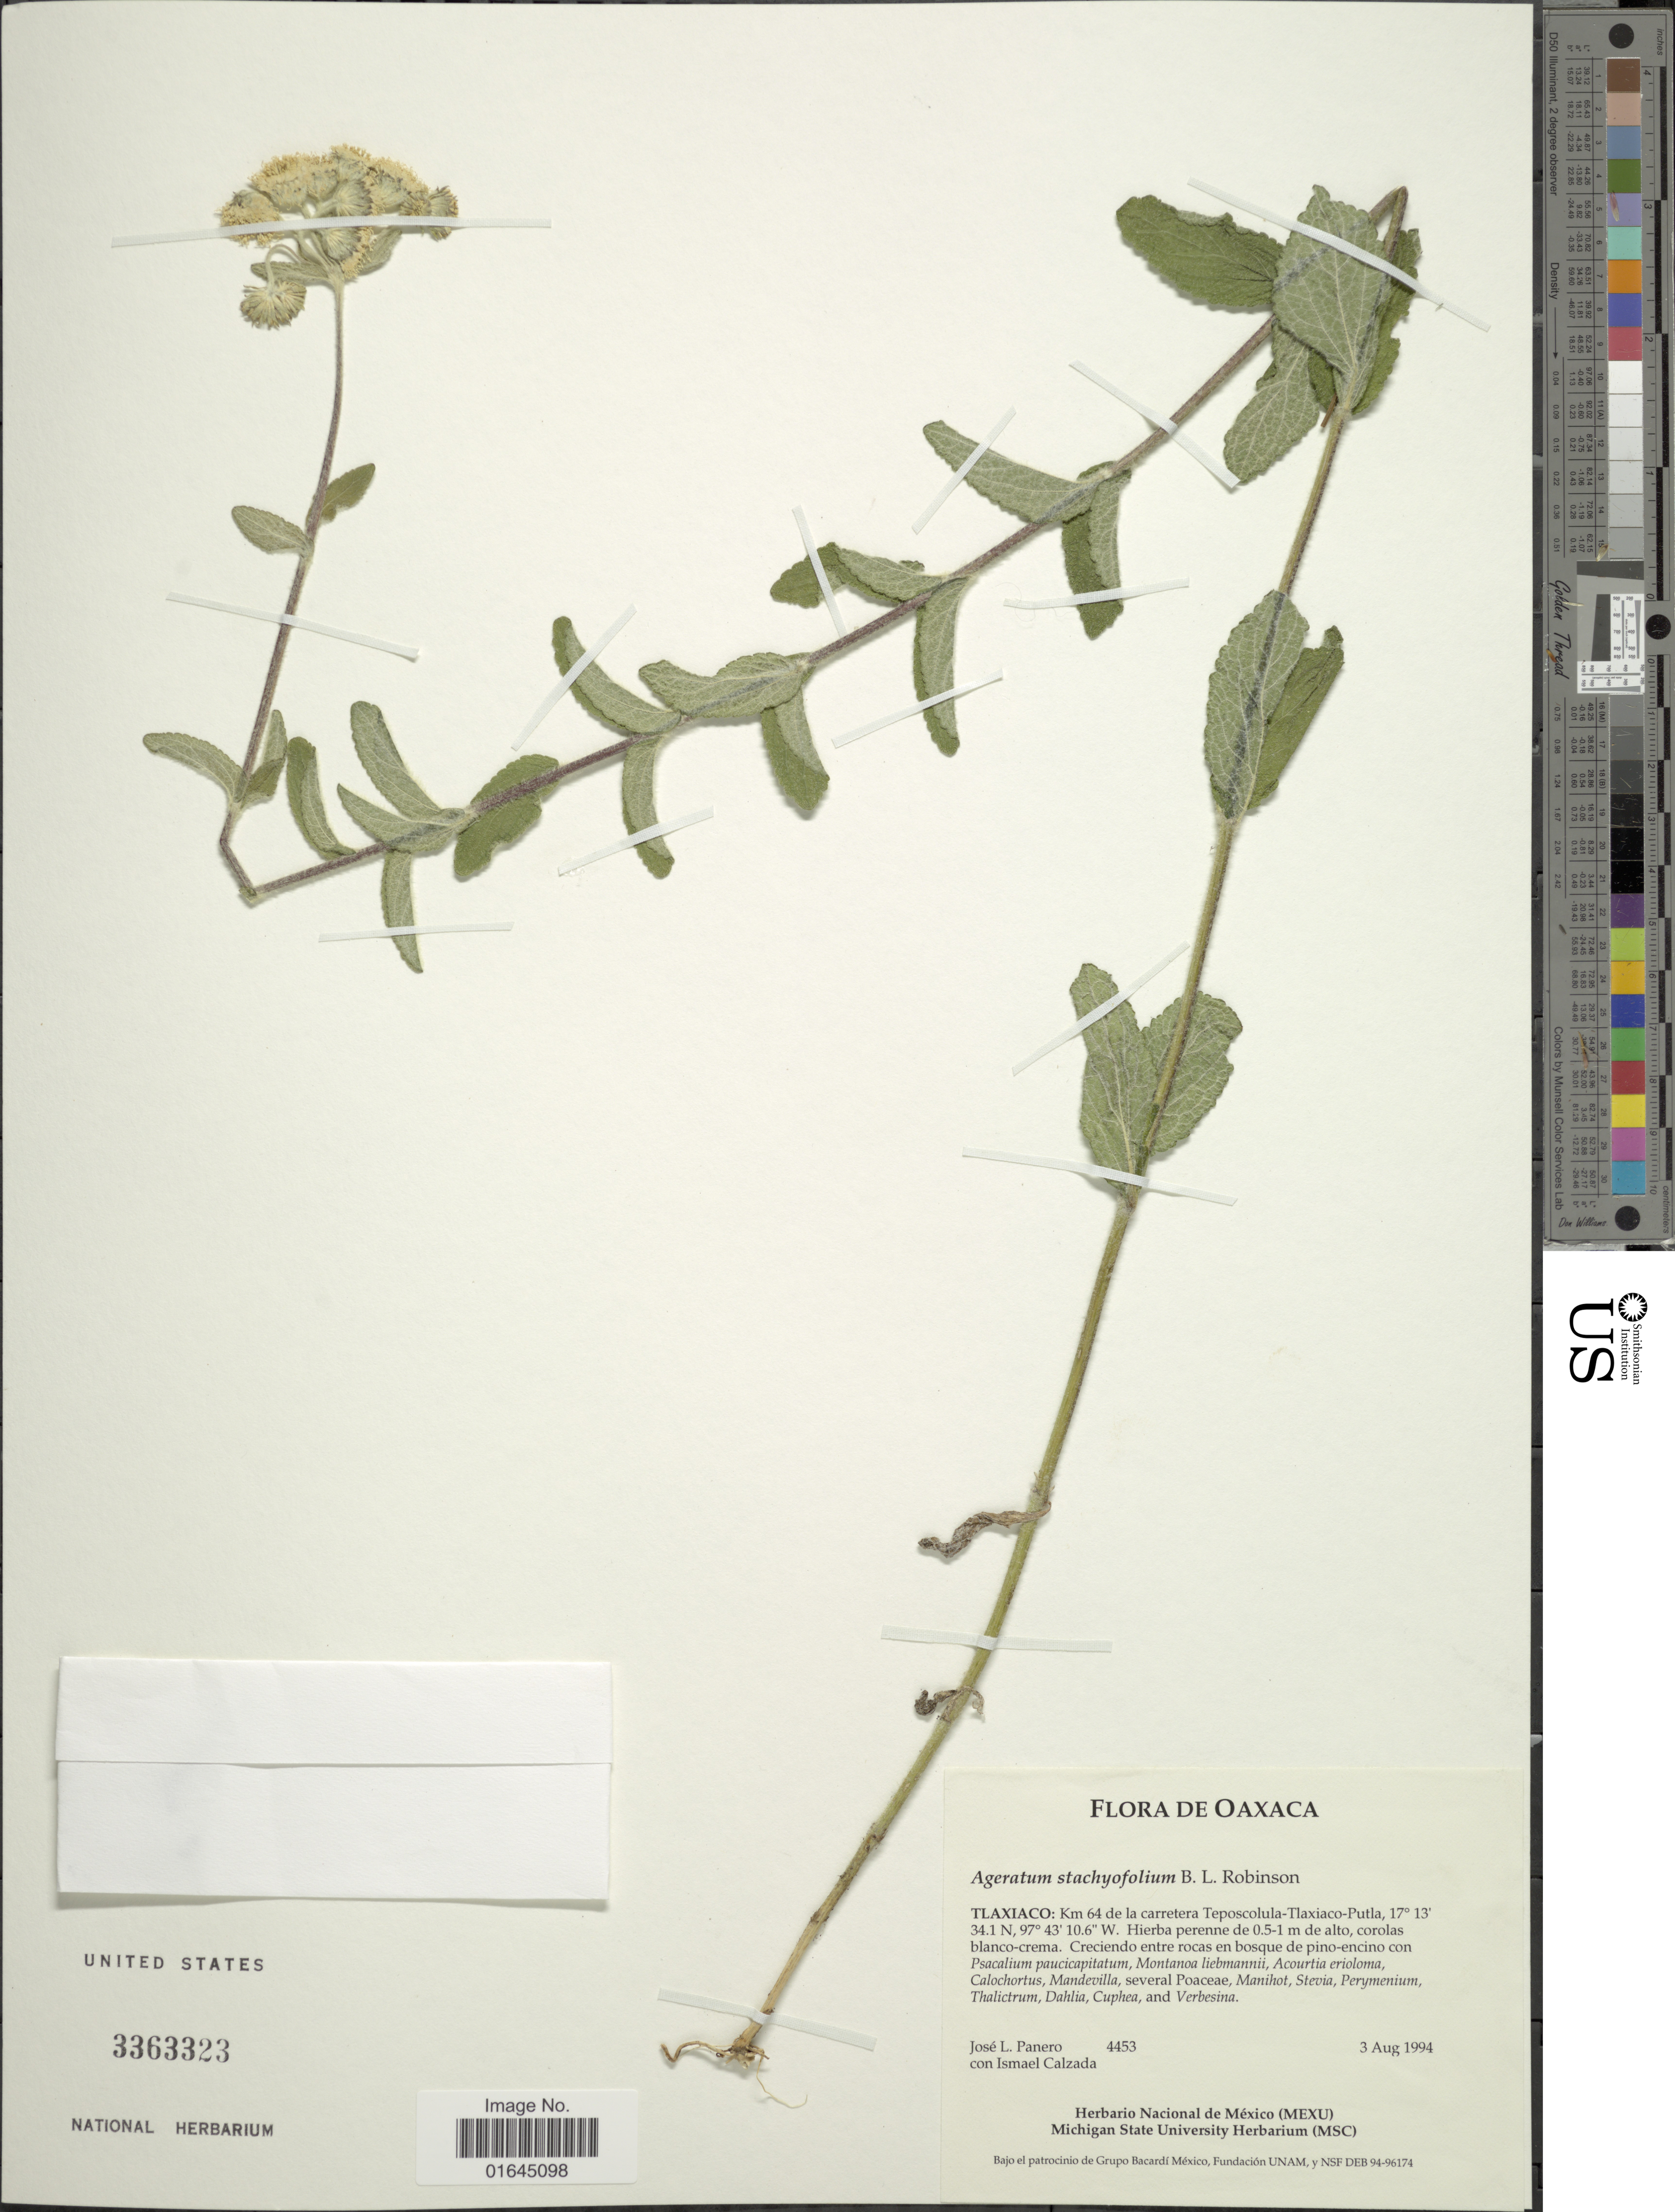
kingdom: Plantae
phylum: Tracheophyta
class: Magnoliopsida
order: Asterales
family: Asteraceae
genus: Ageratum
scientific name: Ageratum stachyofolium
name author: B.L. Rob.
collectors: J. L. Panero & I. Calzada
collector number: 4453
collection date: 1994-08-03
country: Mexico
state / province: Oaxaca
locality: Tlaxiaco: Km 64 de la carretera Teposcolula-Tlaxiaco-Putla.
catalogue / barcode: US 3363323